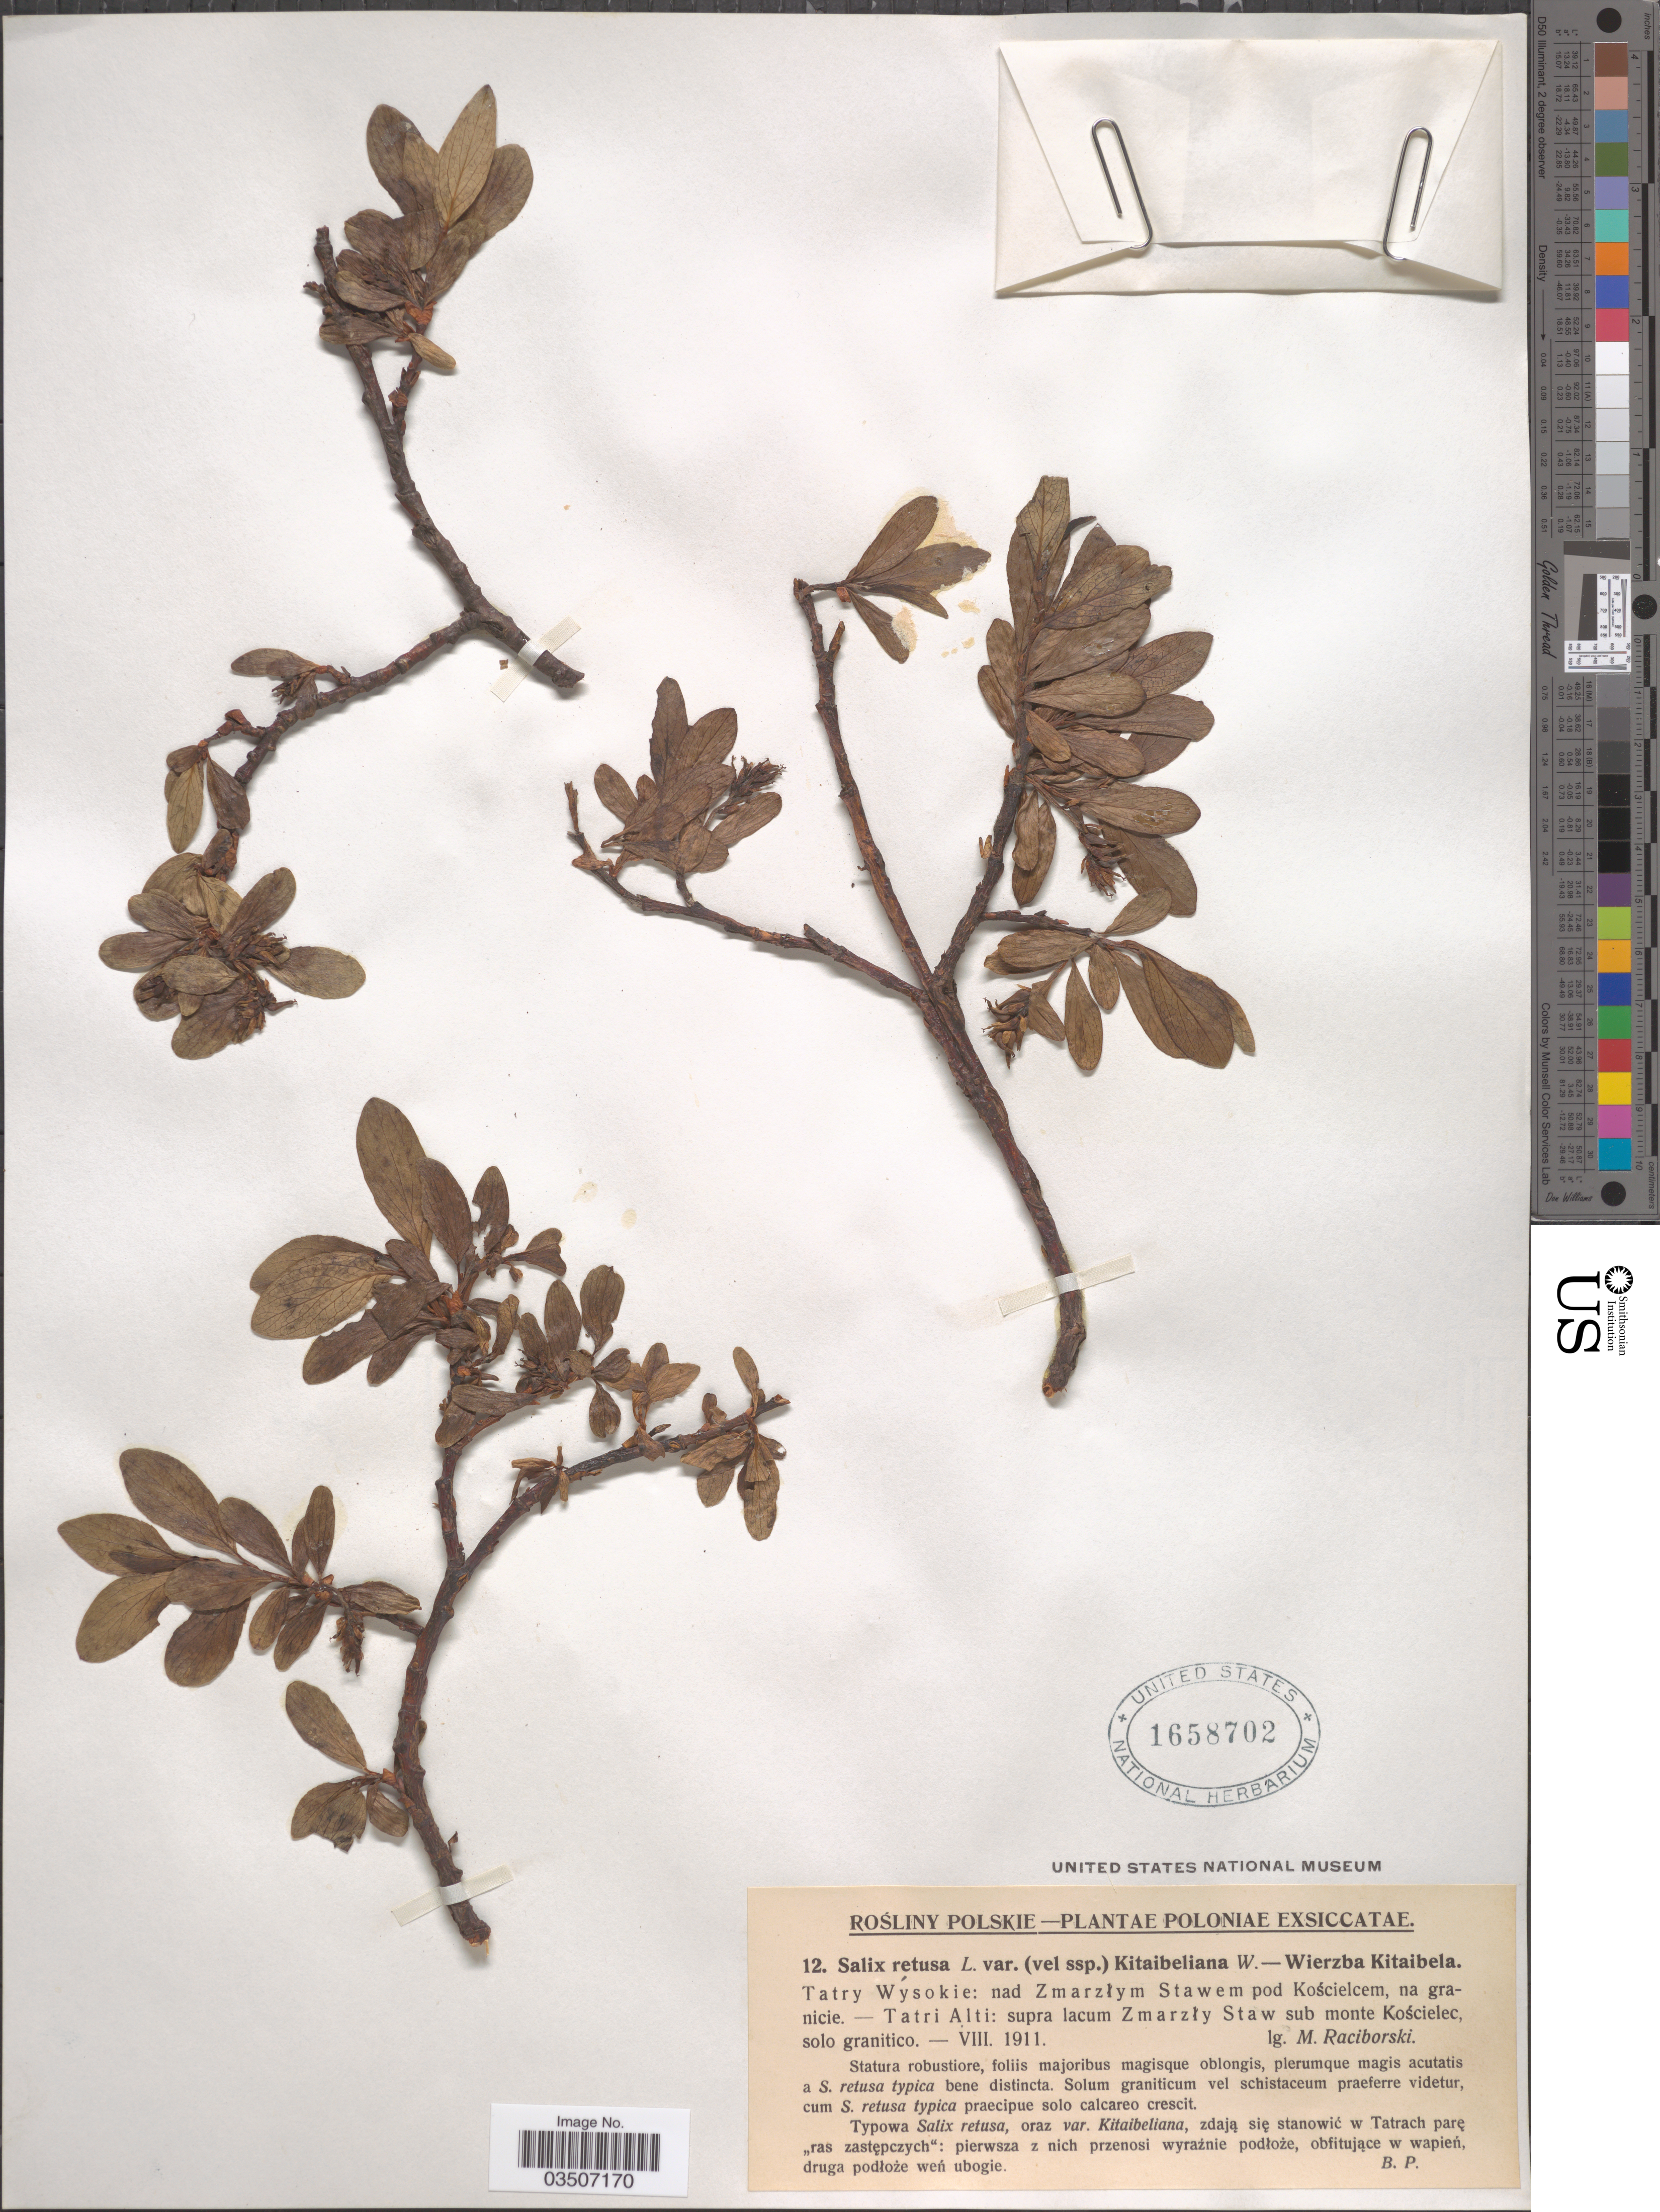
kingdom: Plantae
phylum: Tracheophyta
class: Magnoliopsida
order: Malpighiales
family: Salicaceae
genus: Salix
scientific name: Salix retusa subsp. kitaibeliana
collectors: M. Raciborski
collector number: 12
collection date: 1911-08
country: Poland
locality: Poloniæ. Tatry Wysokie: nad Zmarzłym Stawem pod Kościelcem, na granicie. Tatri Alti: supra lacum Zmarzły Staw sub monte Kościelec, solo granitico.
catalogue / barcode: US 1658702